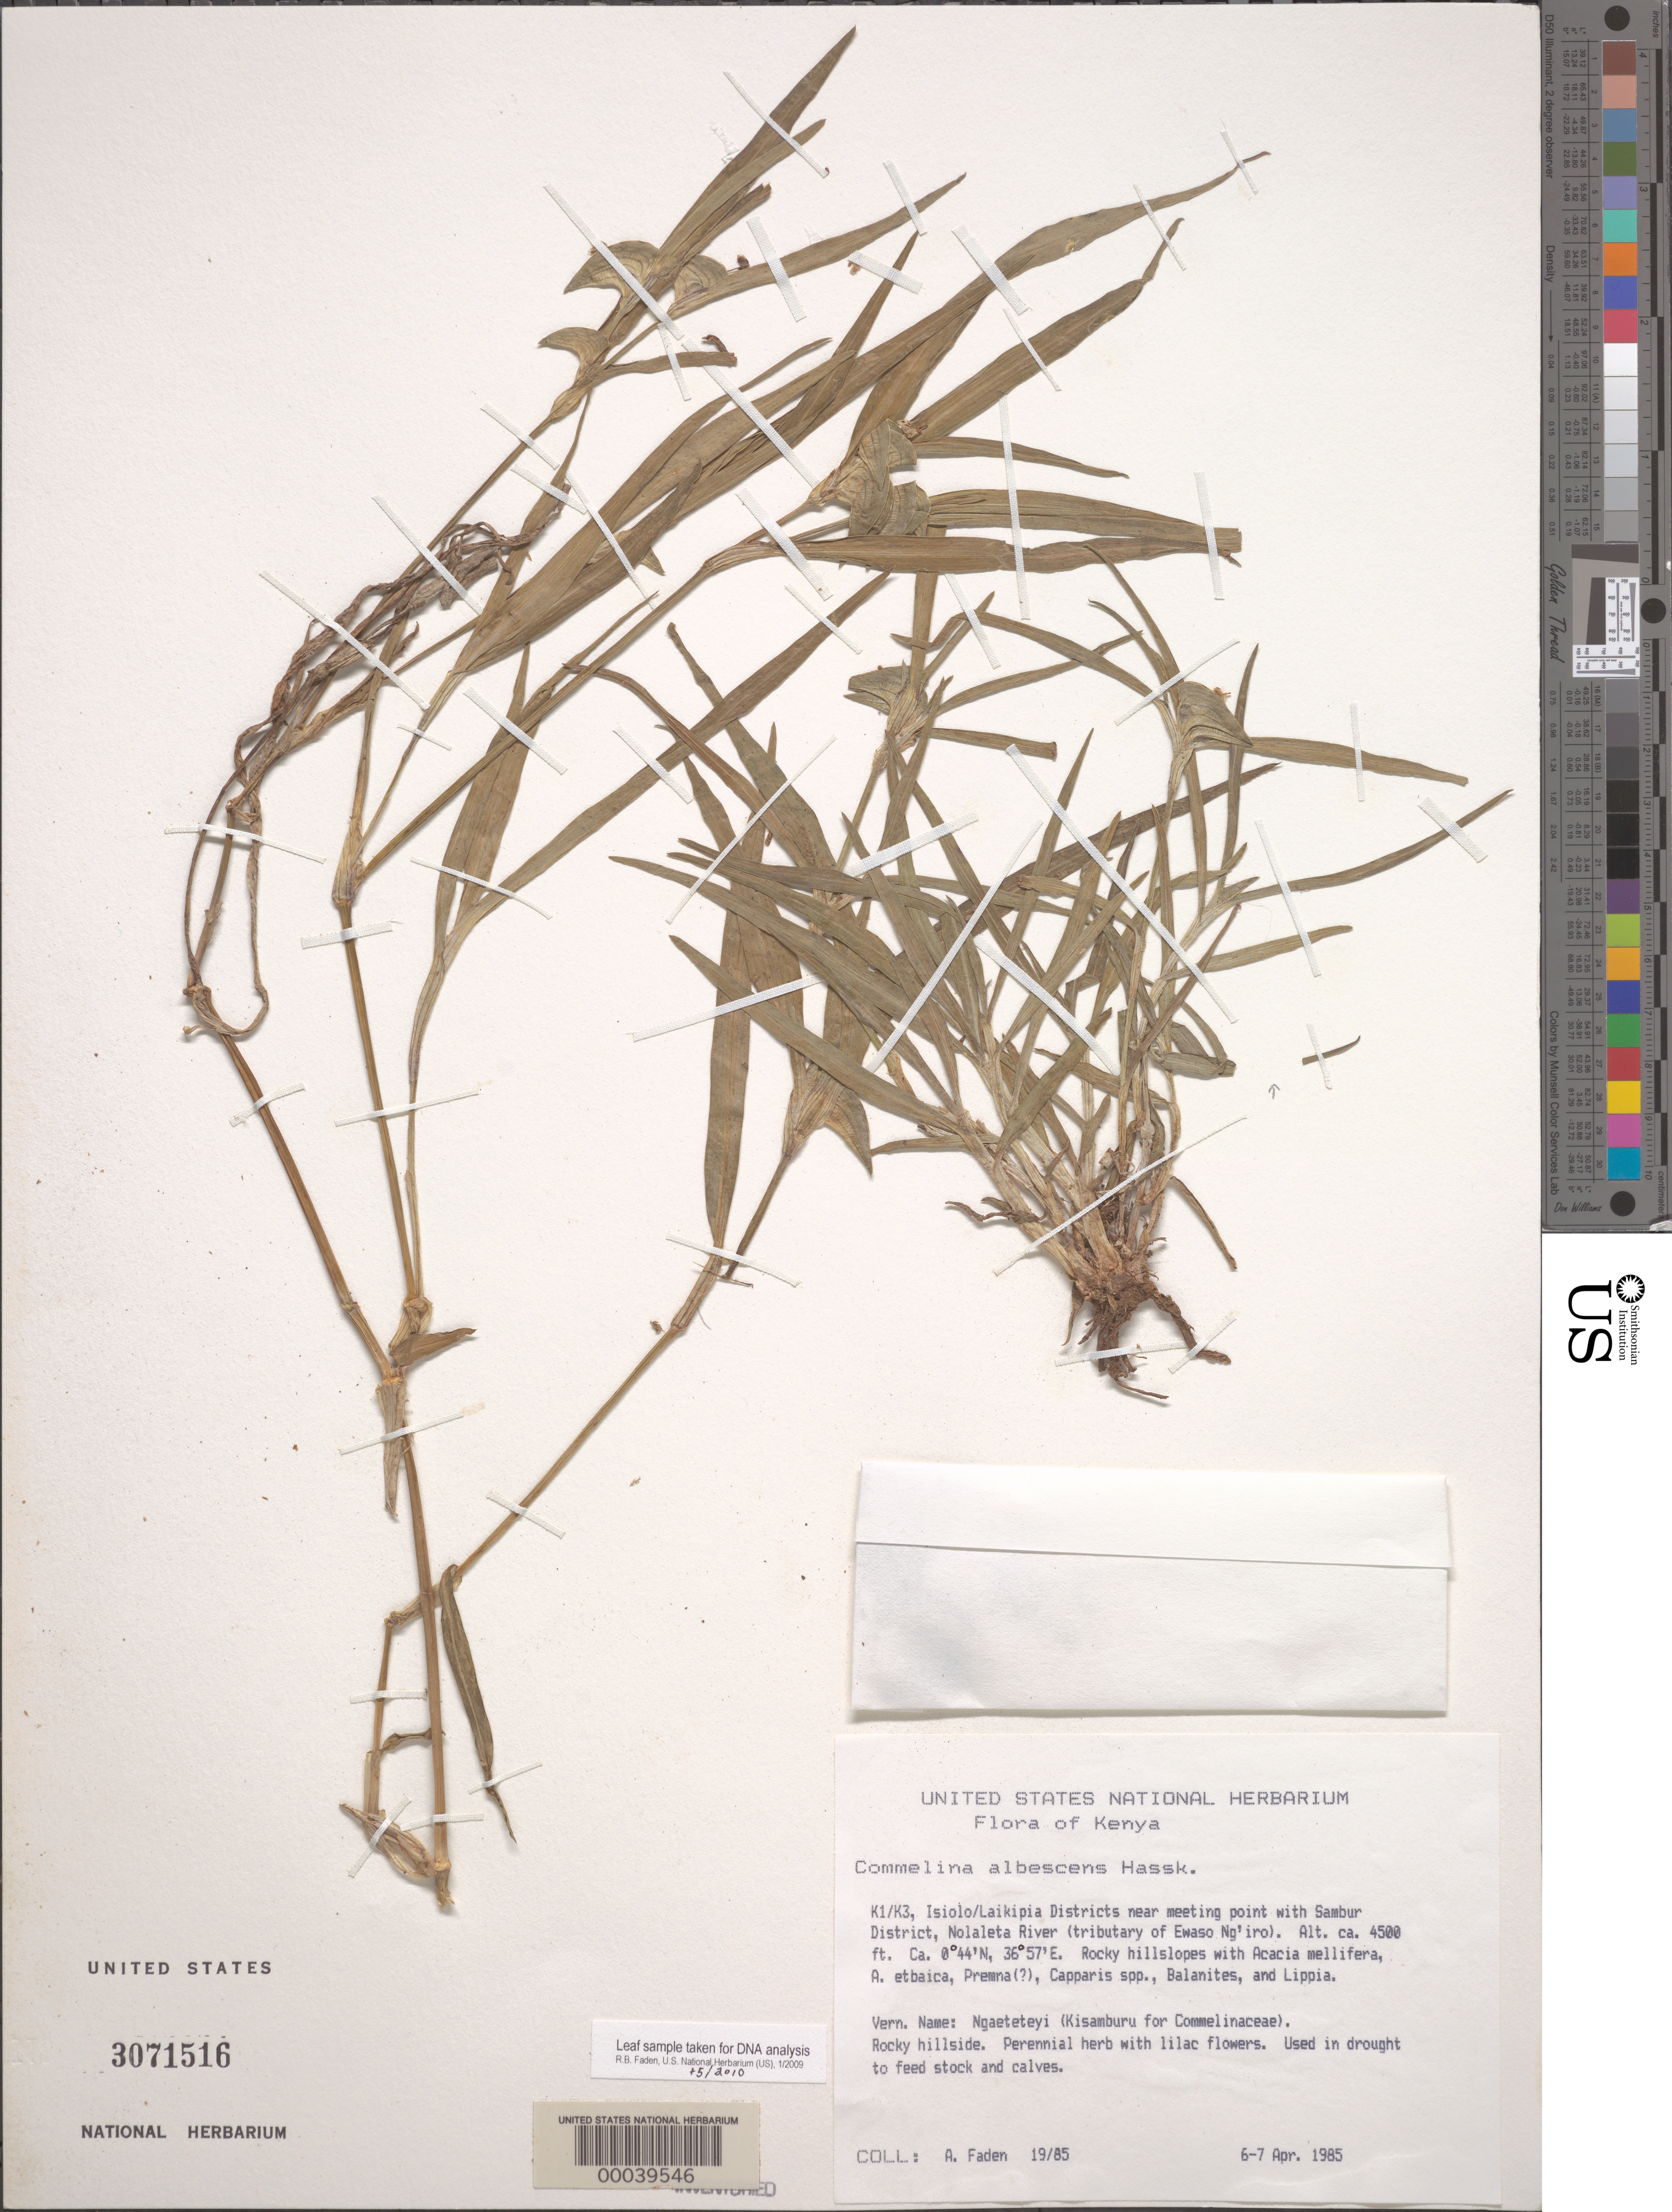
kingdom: Plantae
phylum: Tracheophyta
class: Liliopsida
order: Commelinales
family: Commelinaceae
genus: Commelina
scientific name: Commelina albescens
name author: Hassk.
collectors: A. J. Faden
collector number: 19/85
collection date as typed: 06 Apr 1985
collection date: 1985-04-06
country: Kenya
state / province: Isiolo / Laikipia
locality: Isiolo and laikipia districts, border of samburu dist., nolaleta river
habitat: Rocky hillslopes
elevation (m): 1373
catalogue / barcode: US 3071516